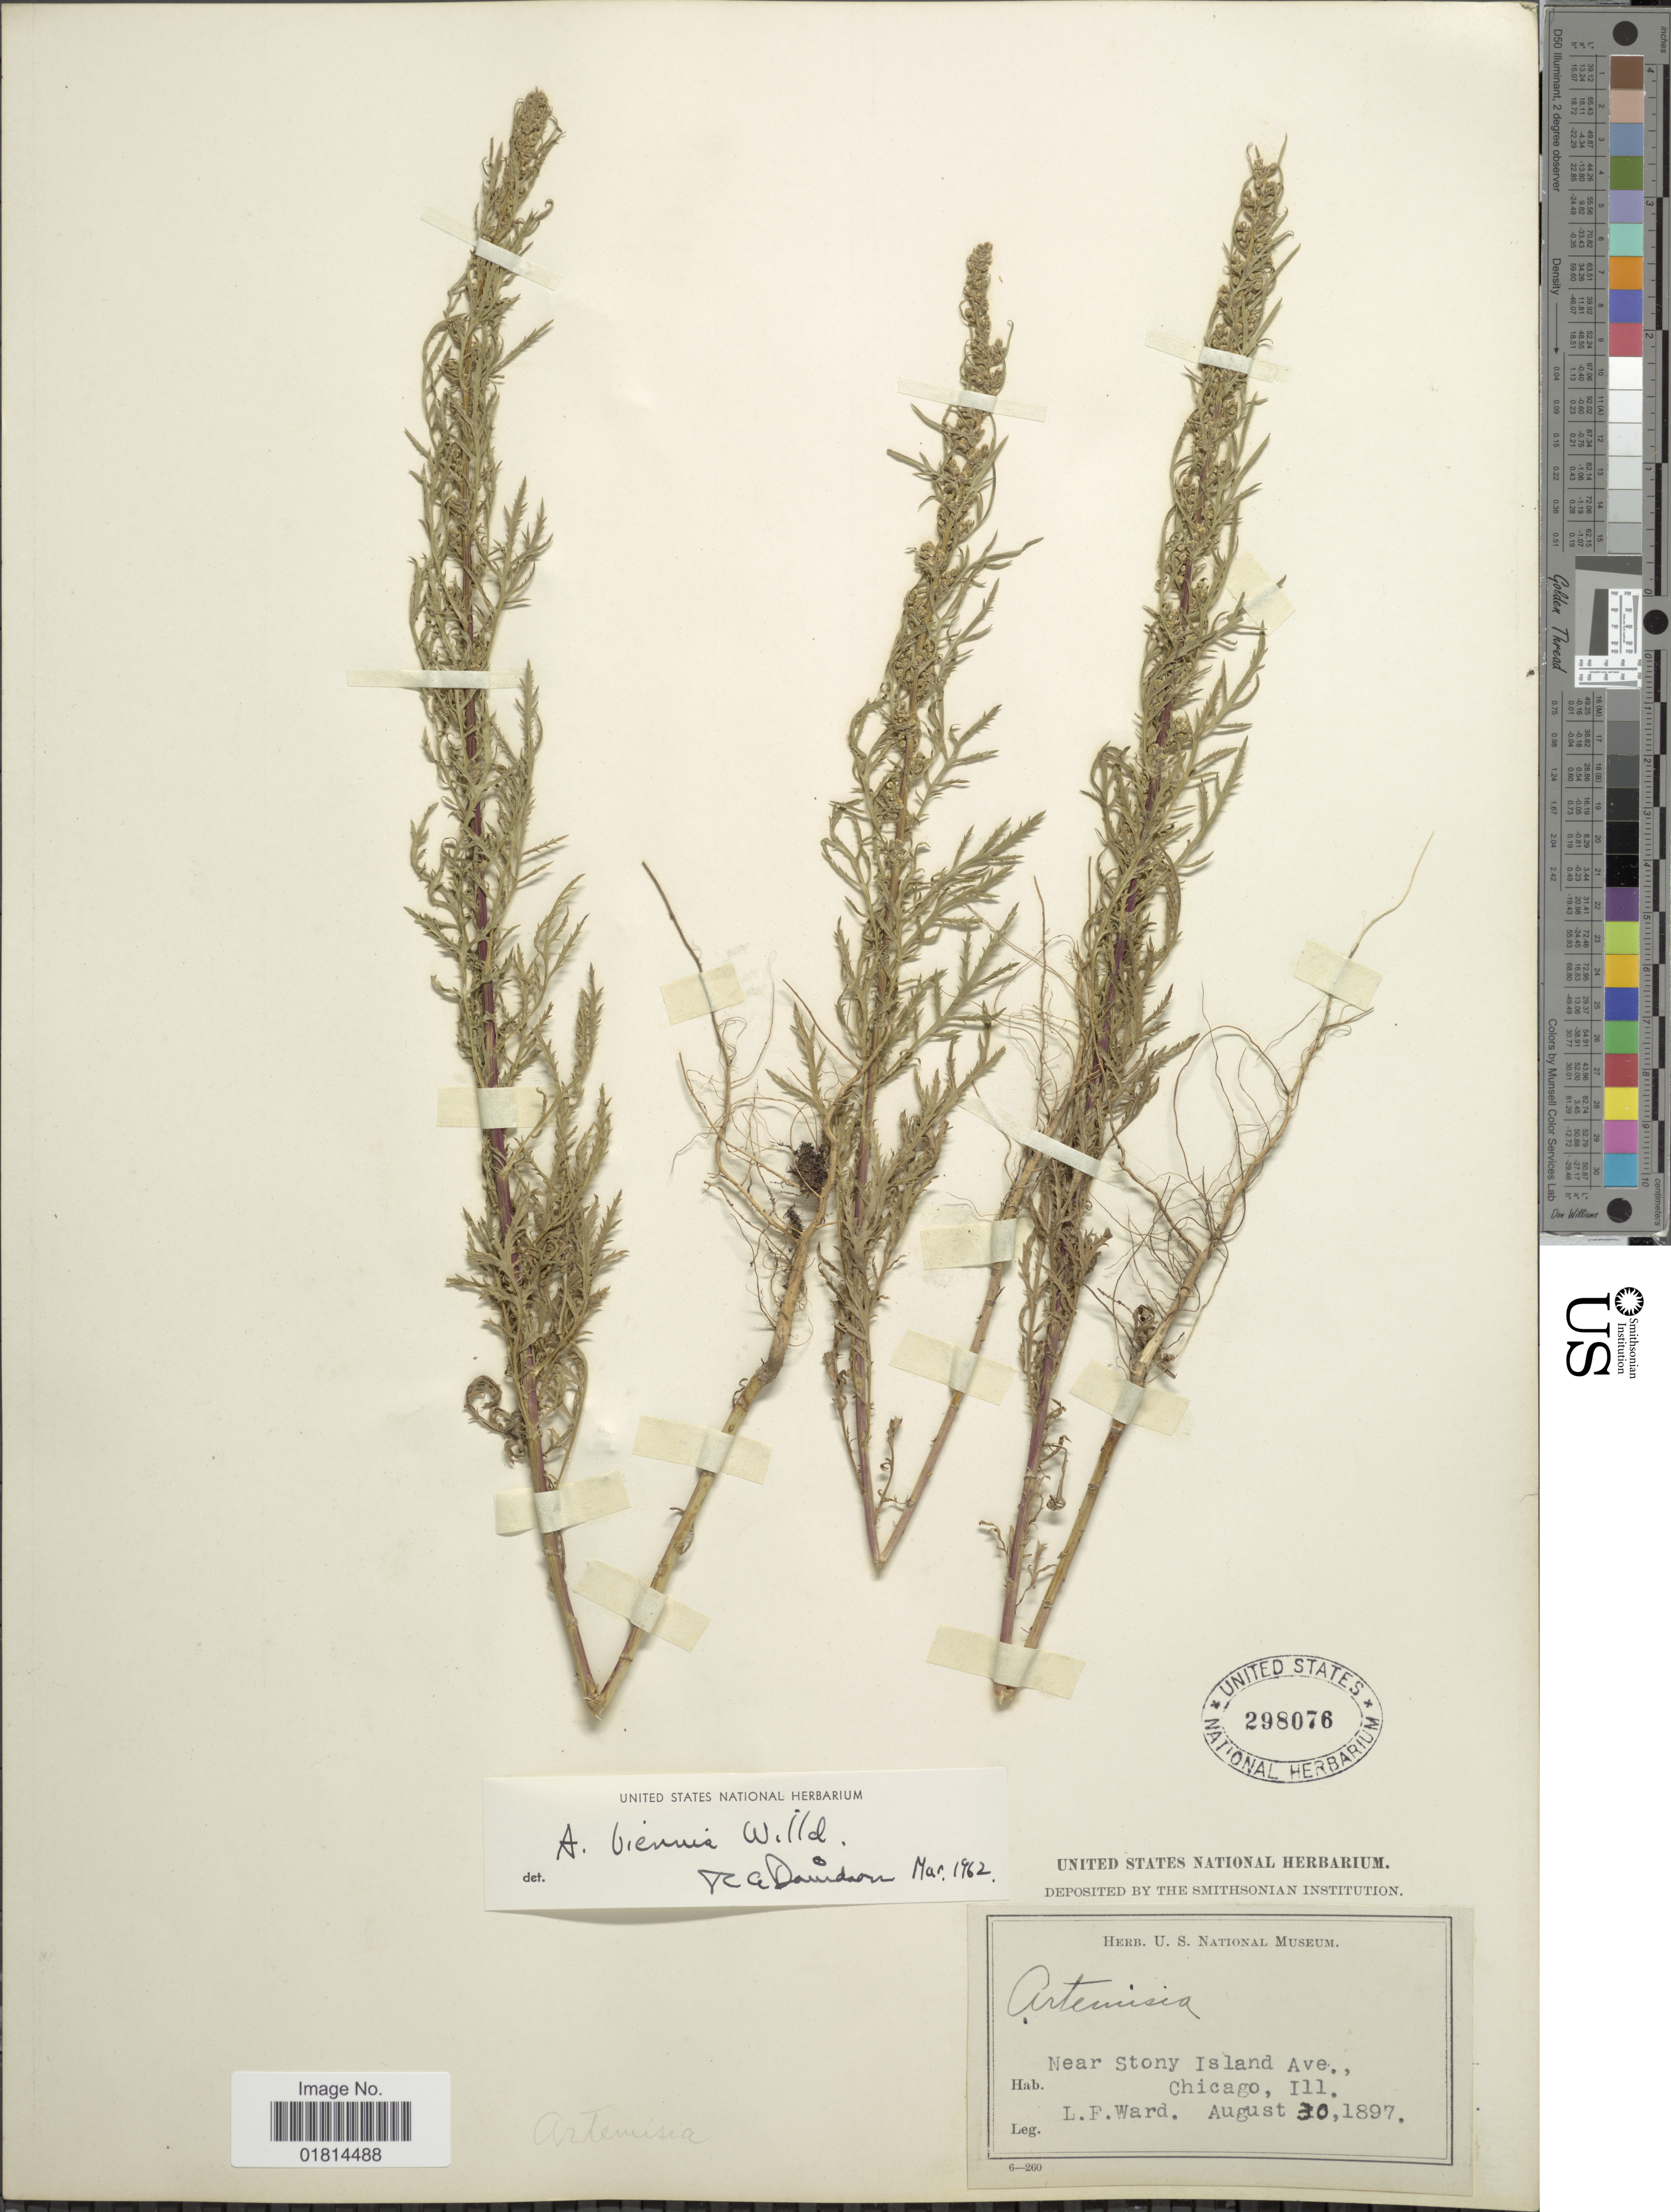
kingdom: Plantae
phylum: Tracheophyta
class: Magnoliopsida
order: Asterales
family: Asteraceae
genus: Artemisia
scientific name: Artemisia biennis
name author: Willd.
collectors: L. Ward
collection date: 1897-08-30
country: United States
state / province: Illinois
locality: Near Stony Island Ave., Chicago, Ill.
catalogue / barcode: US 298076